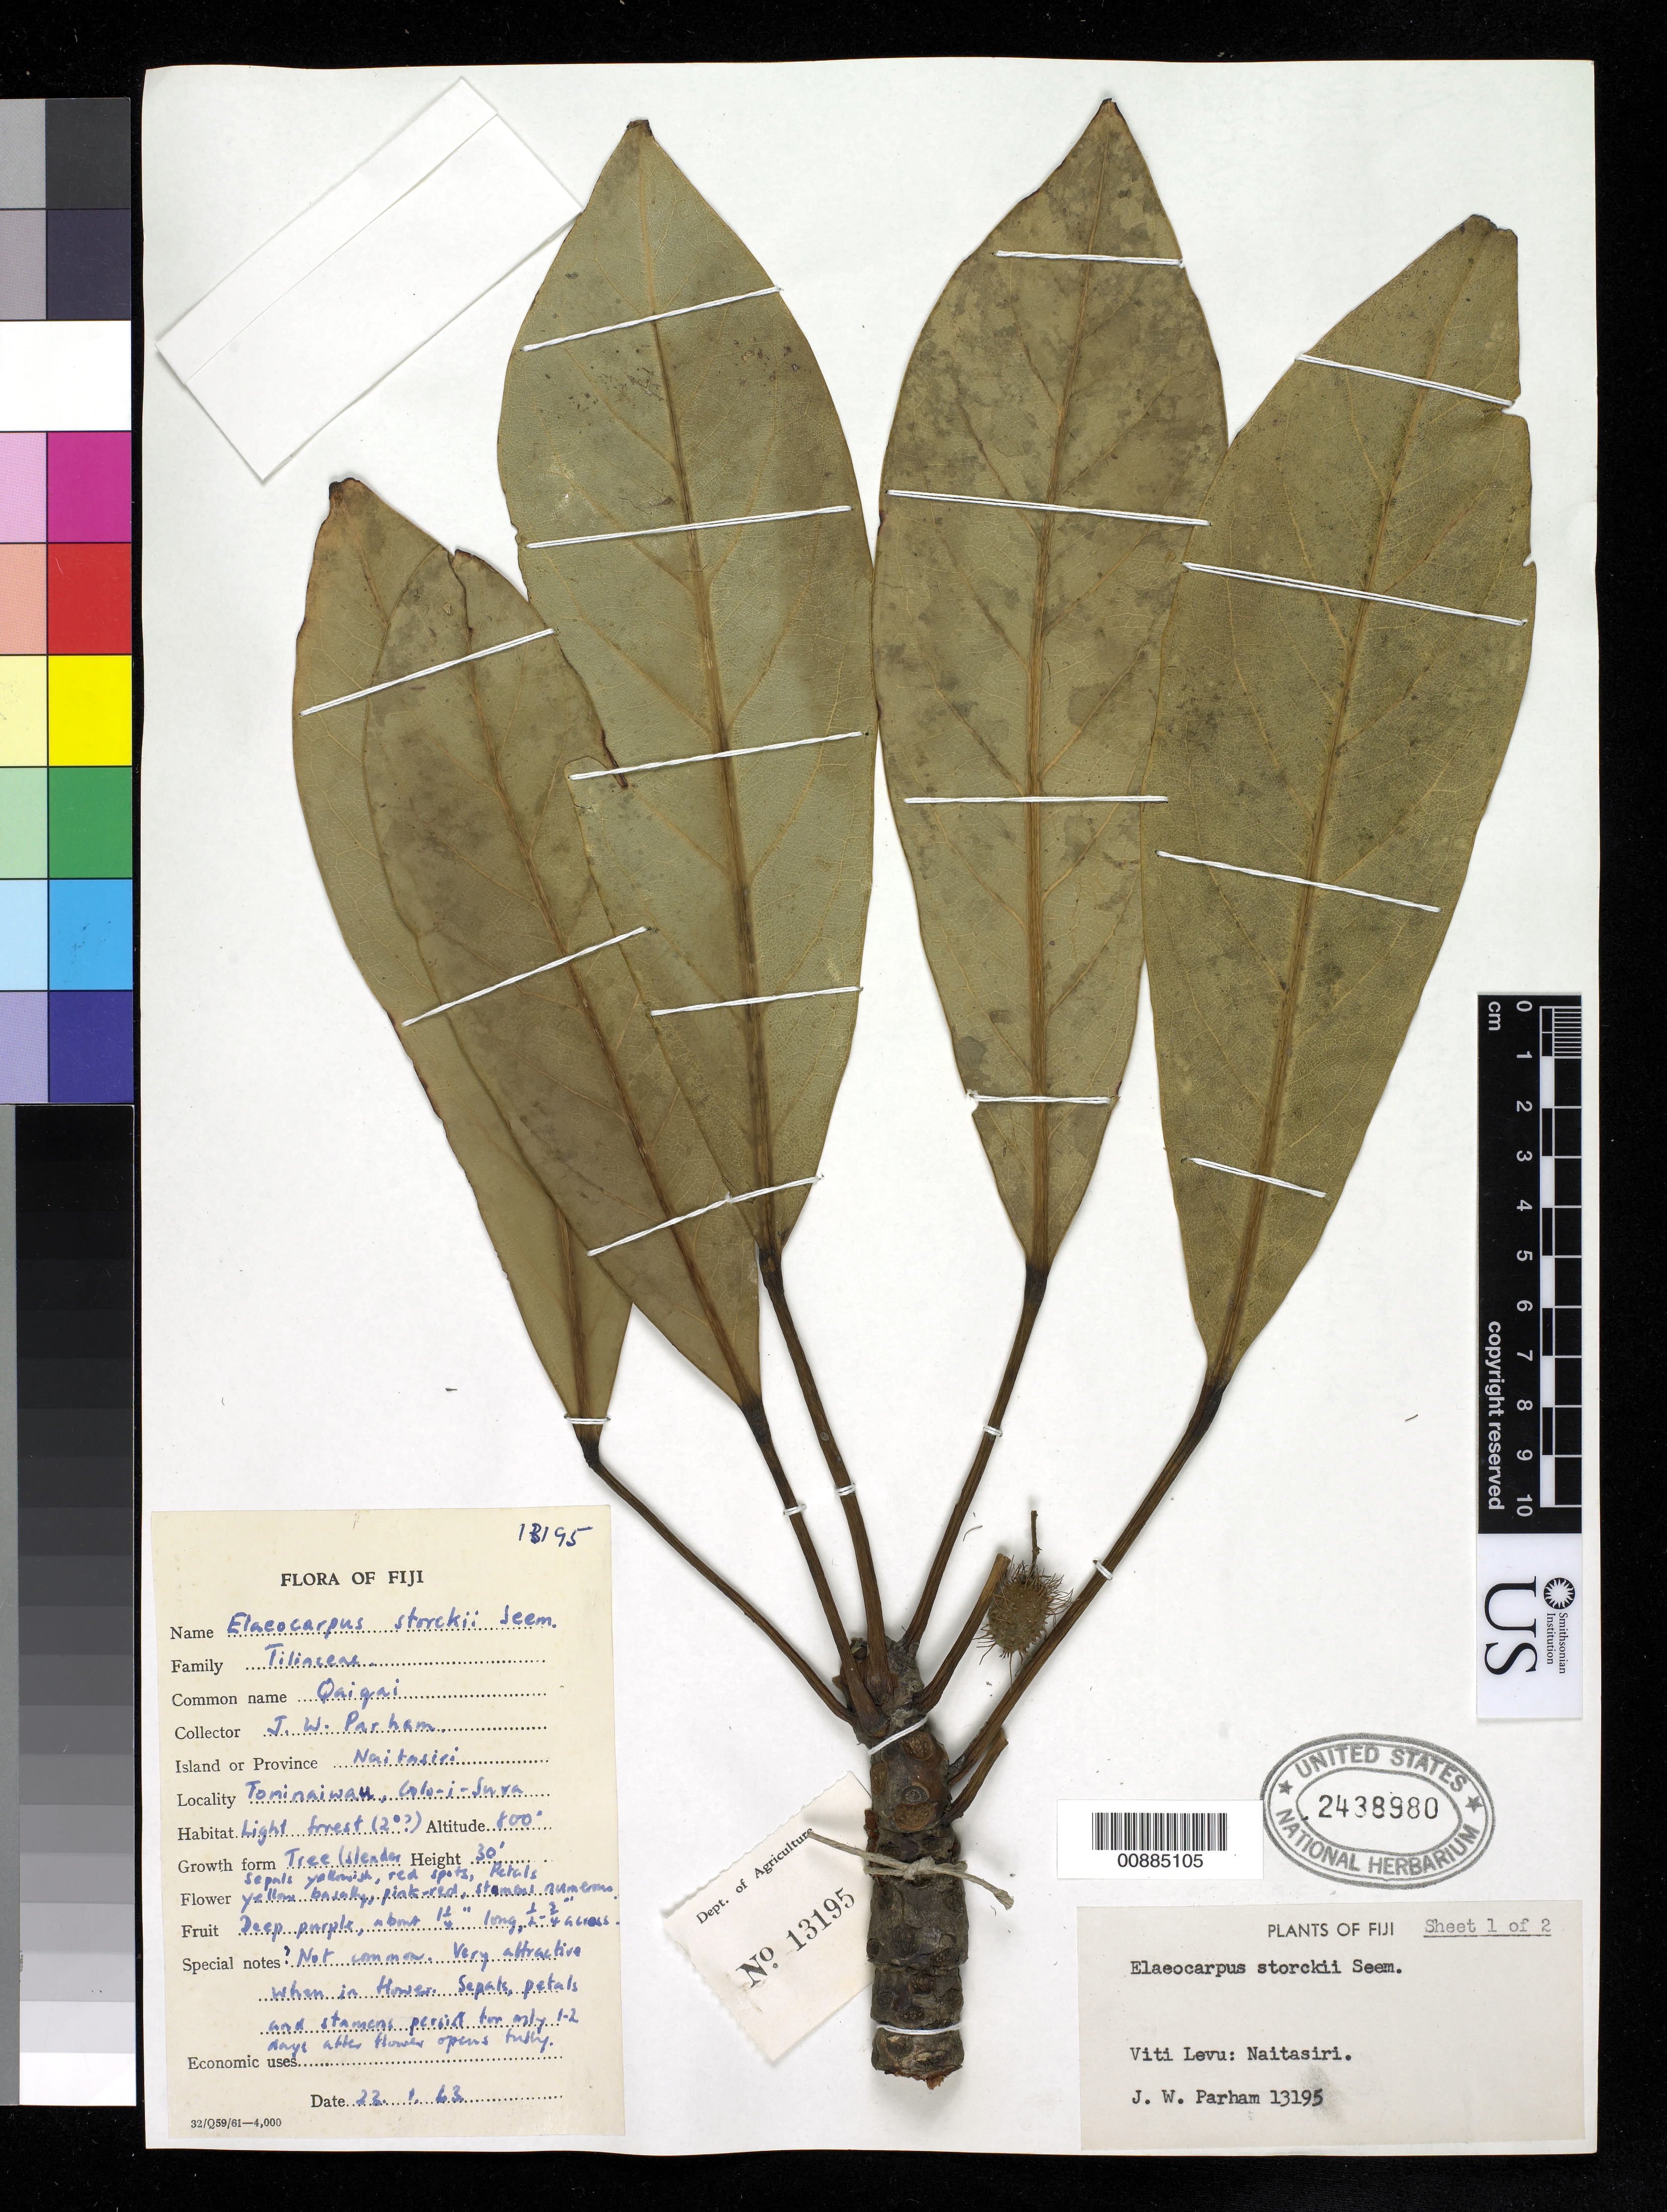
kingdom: Plantae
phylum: Tracheophyta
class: Magnoliopsida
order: Oxalidales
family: Elaeocarpaceae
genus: Elaeocarpus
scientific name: Elaeocarpus storckii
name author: Seem.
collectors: J. Parham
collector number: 13195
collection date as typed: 23 Jan 1963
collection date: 1963-01-23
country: Fiji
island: Viti Levu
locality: Naitasiri, Tominaiwau, Lolo-i-jura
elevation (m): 244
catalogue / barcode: US 2438980